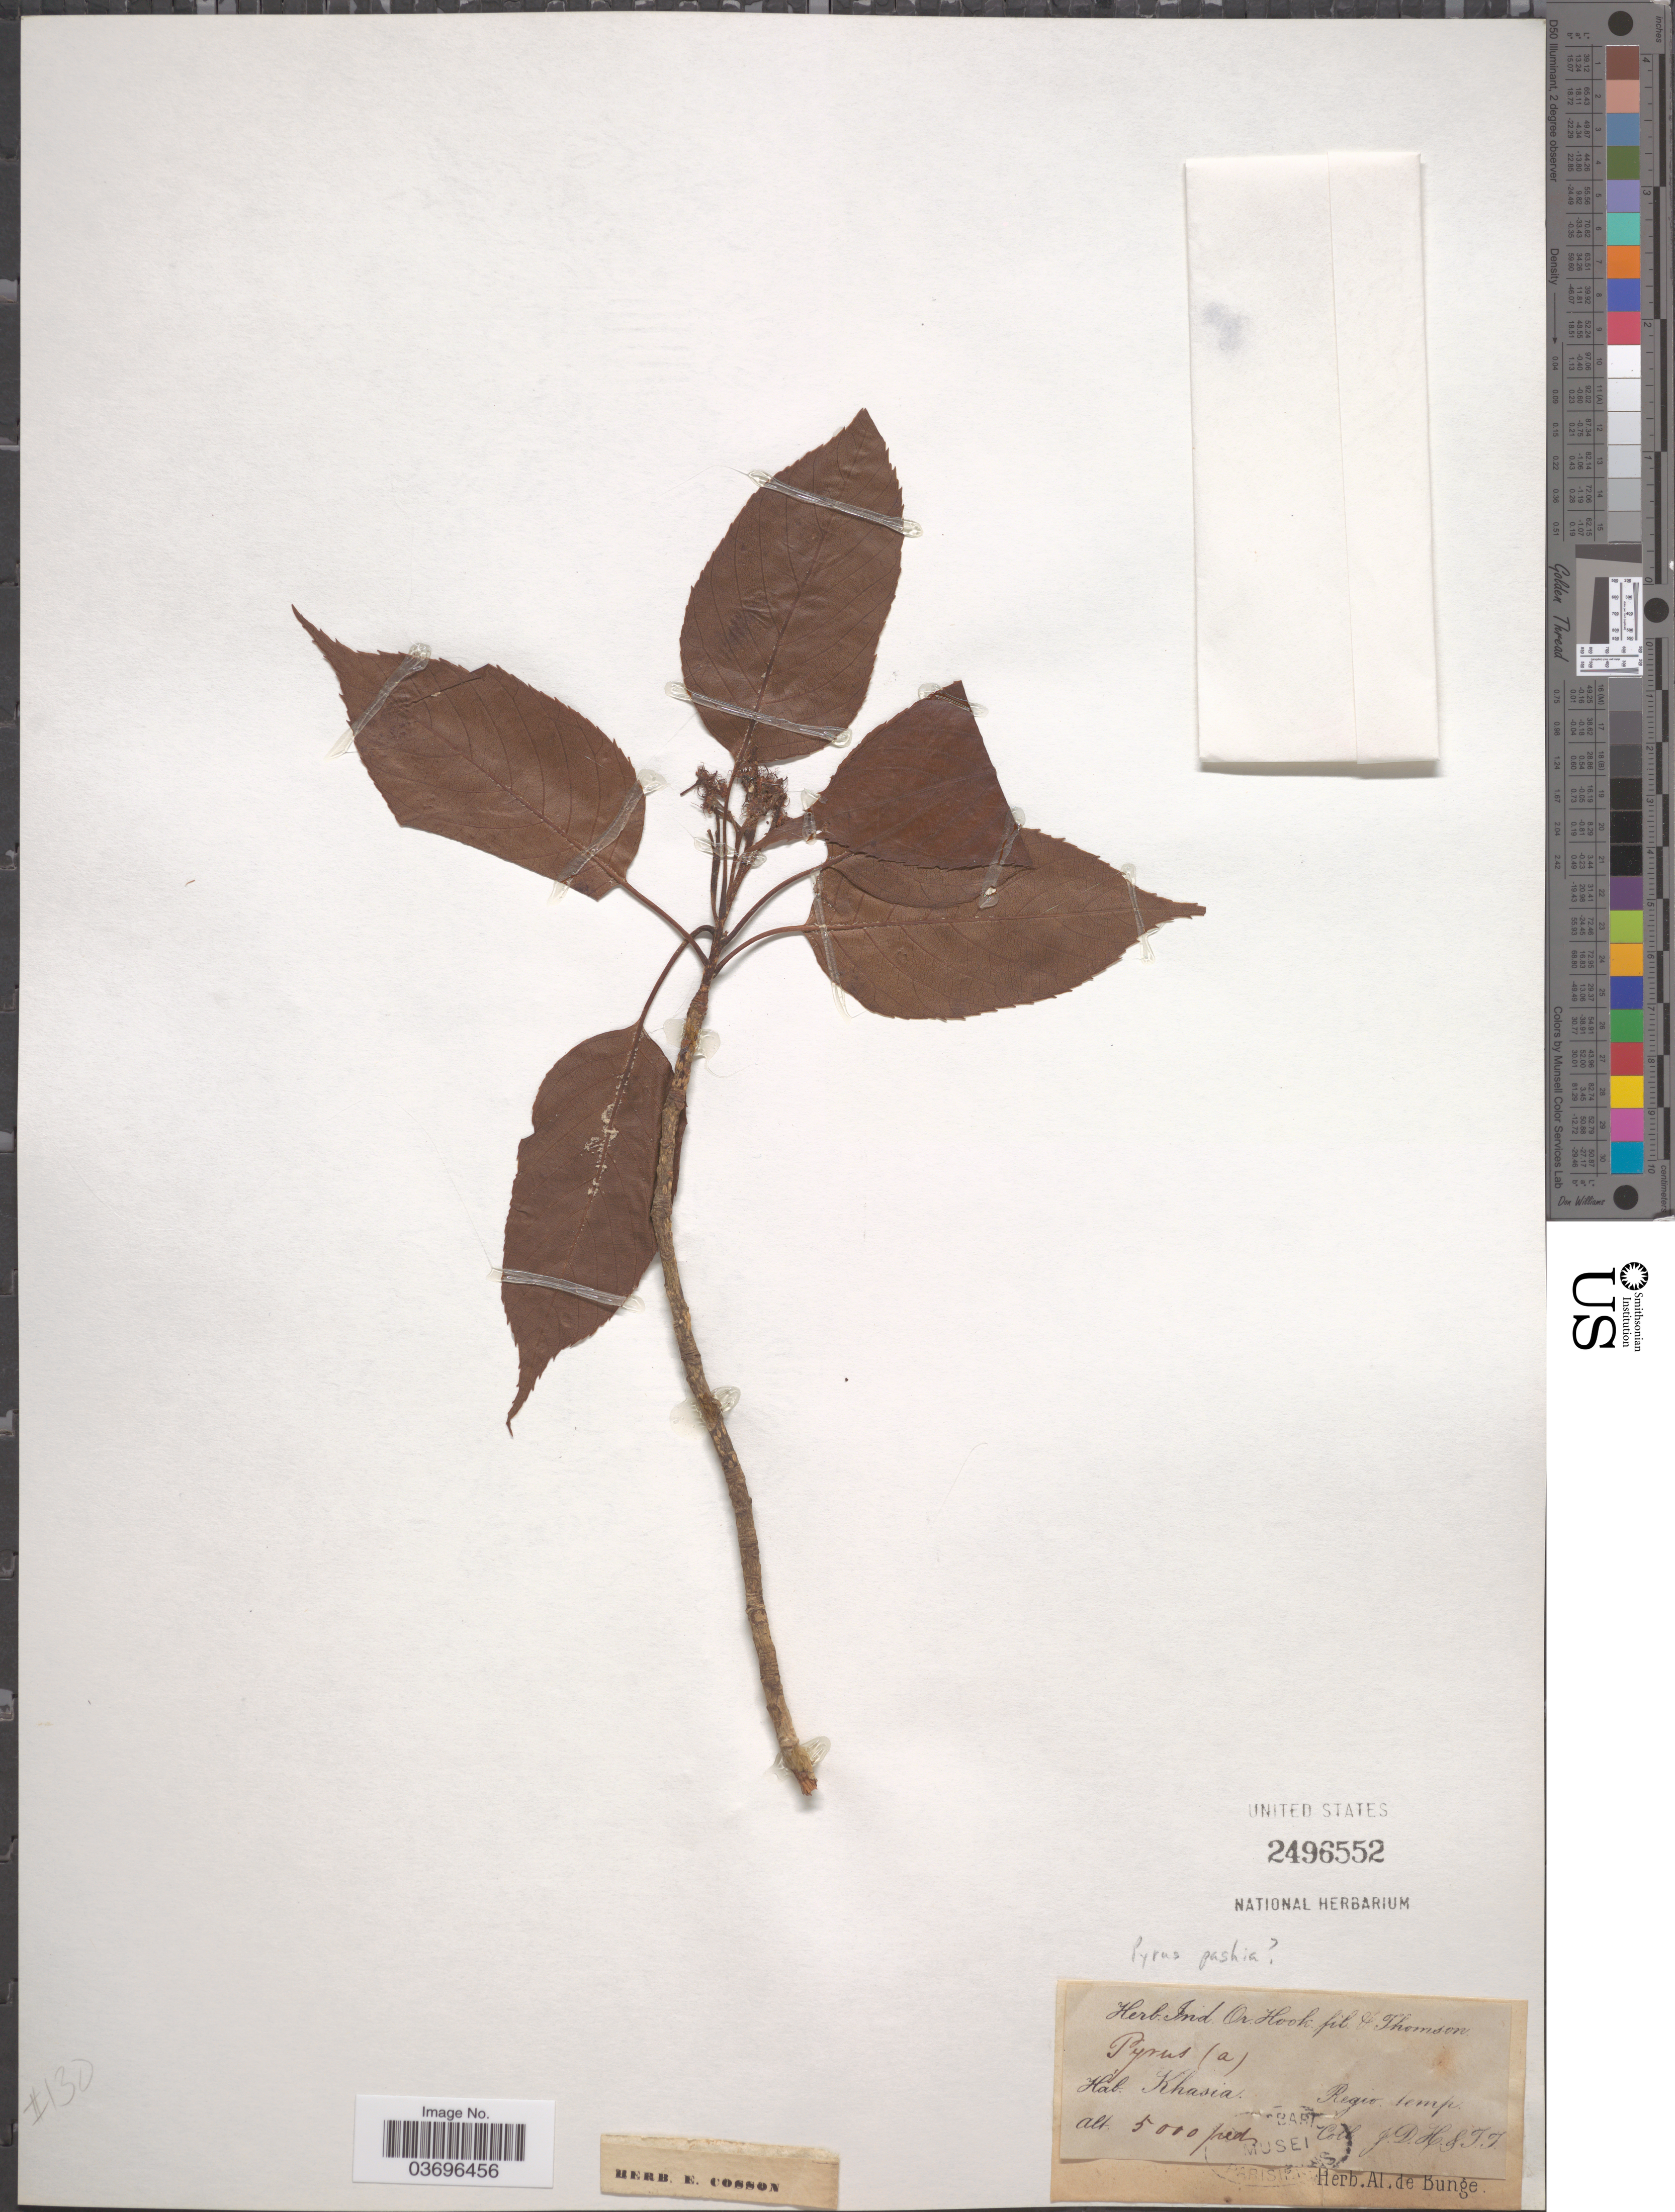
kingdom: Plantae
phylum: Tracheophyta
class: Magnoliopsida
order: Rosales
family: Rosaceae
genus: Pyrus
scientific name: Pyrus pashia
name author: Buch.-Ham. ex D. Don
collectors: J. D. Hooker & T. Thomson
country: India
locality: Khasia. Regio temp.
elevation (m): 1524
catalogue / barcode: US 2496552